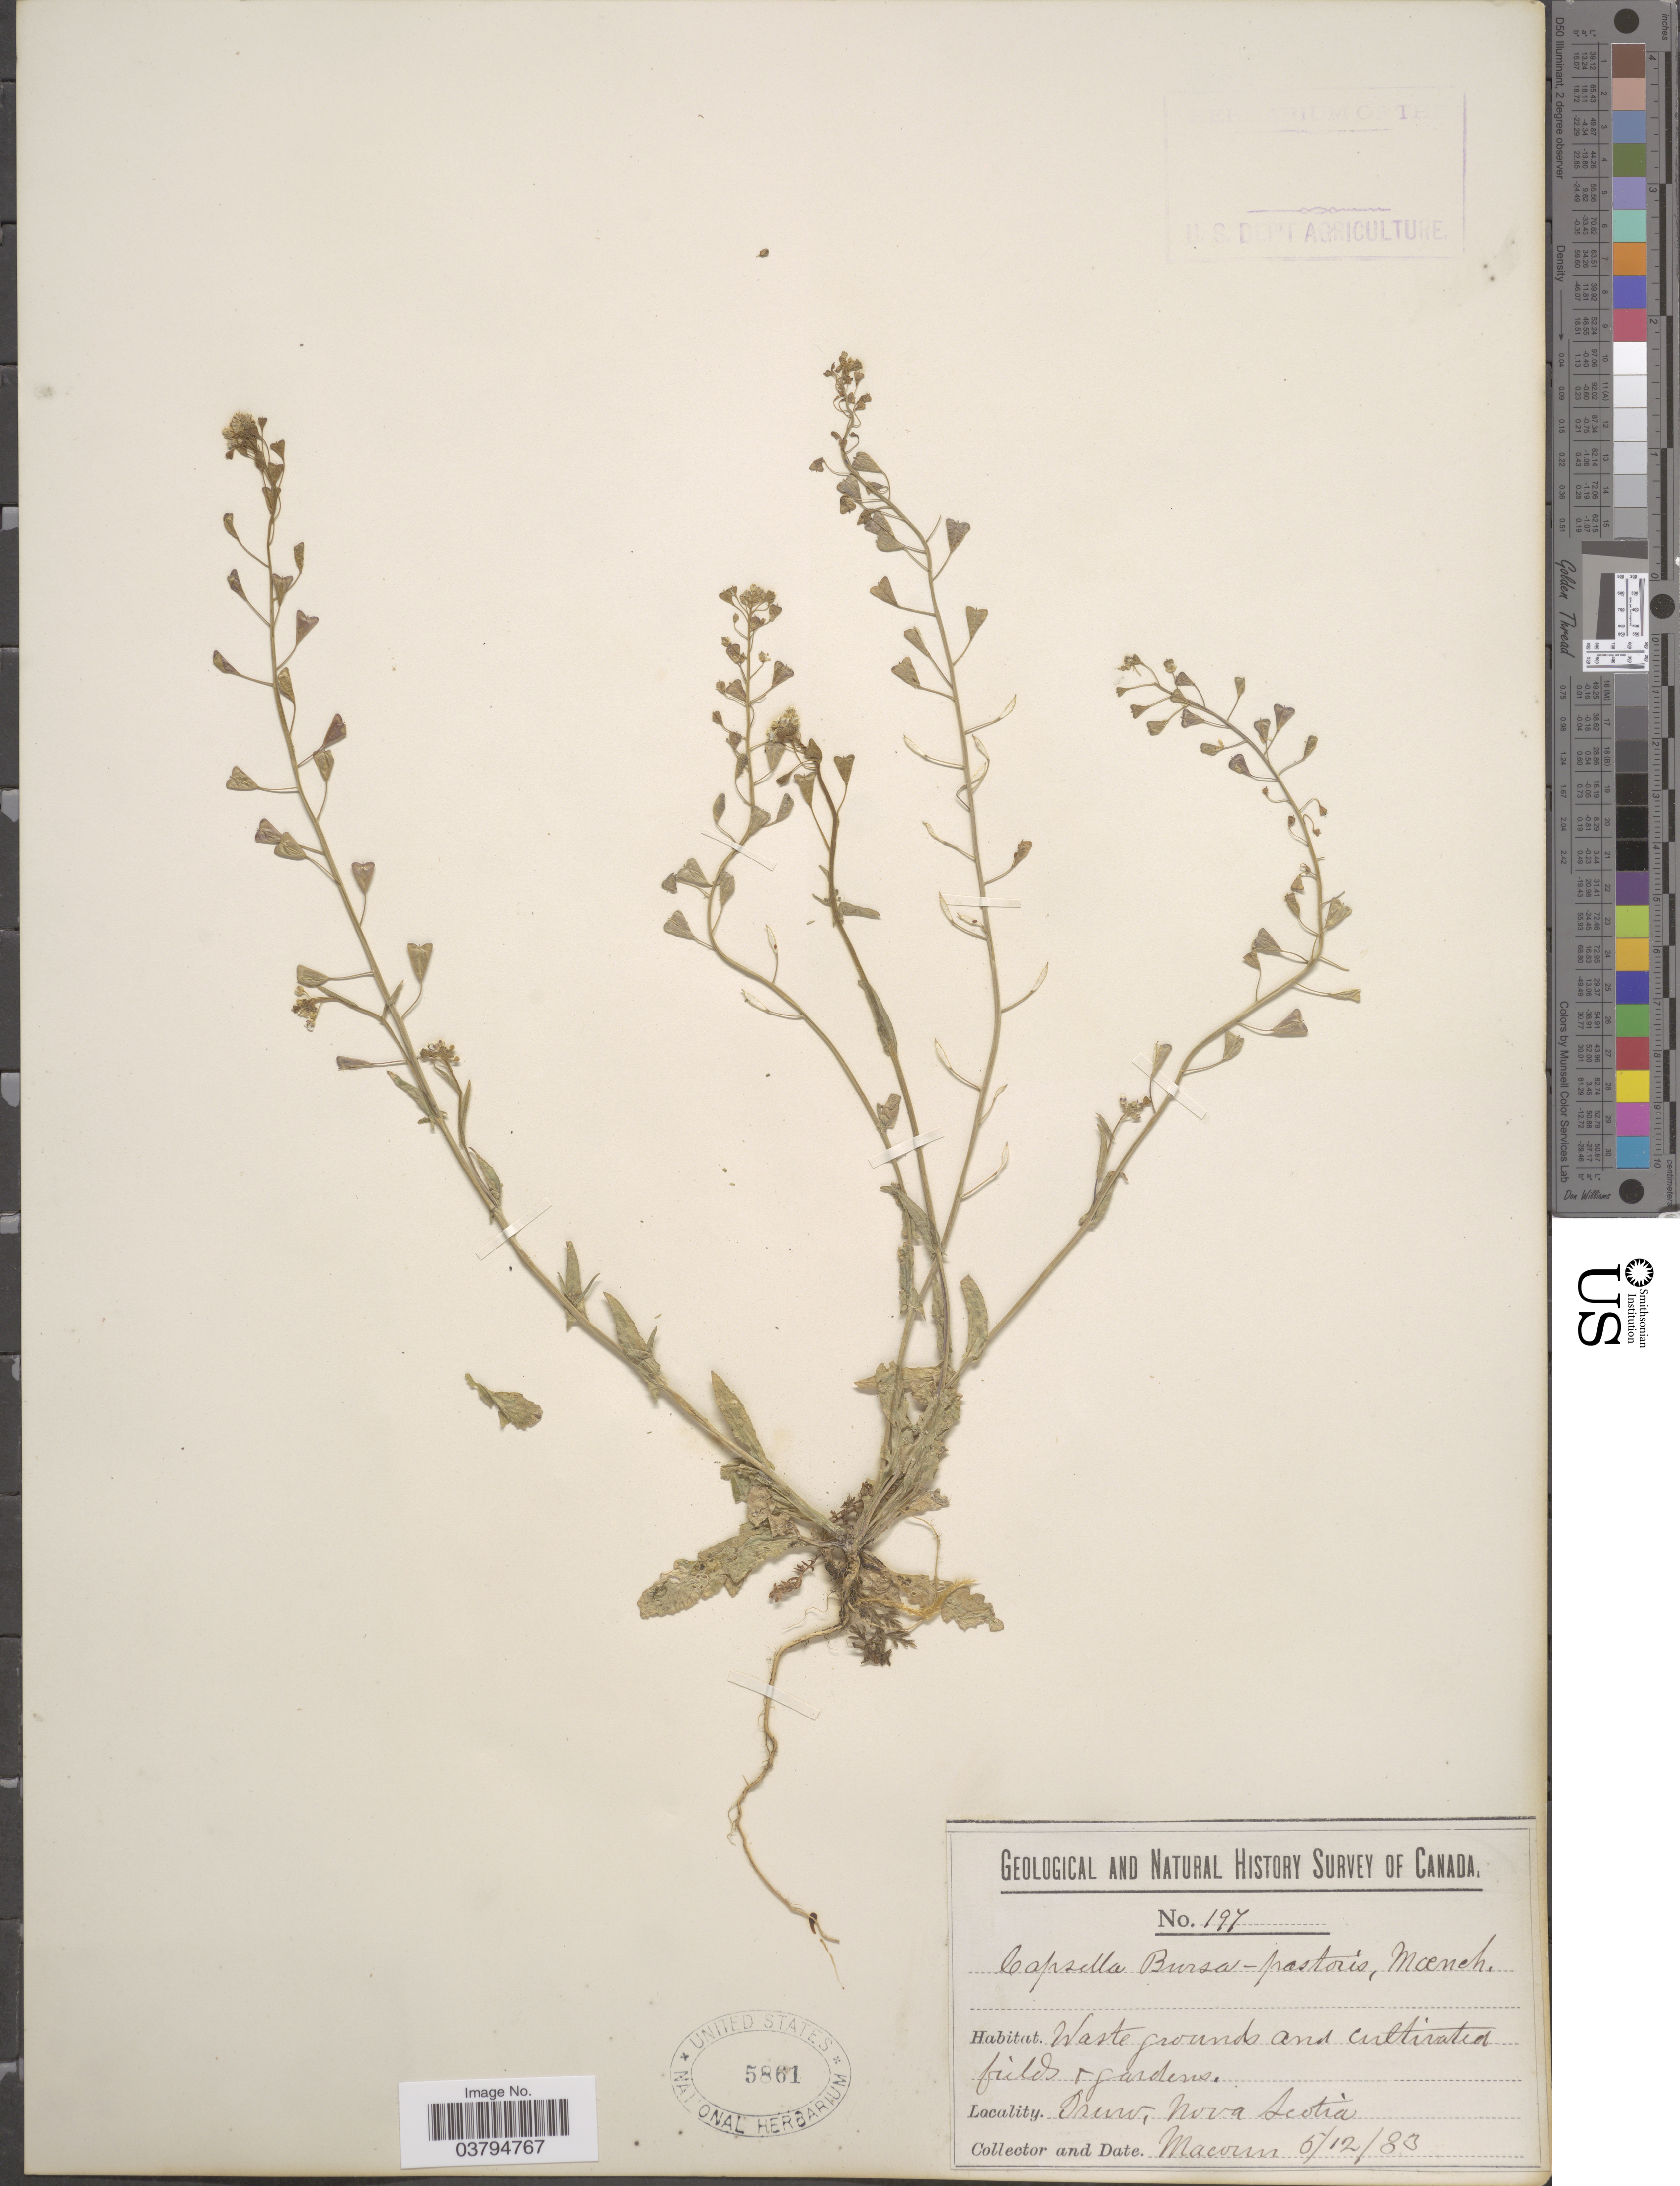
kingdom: Plantae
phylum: Tracheophyta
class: Magnoliopsida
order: Brassicales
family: Brassicaceae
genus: Capsella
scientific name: Capsella bursa-pastoris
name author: (L.) Medik.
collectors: -- Macoun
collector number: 197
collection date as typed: Transcribed d/m/y: 5/12/83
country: Canada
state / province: Nova Scotia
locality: Truro.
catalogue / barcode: US 5861